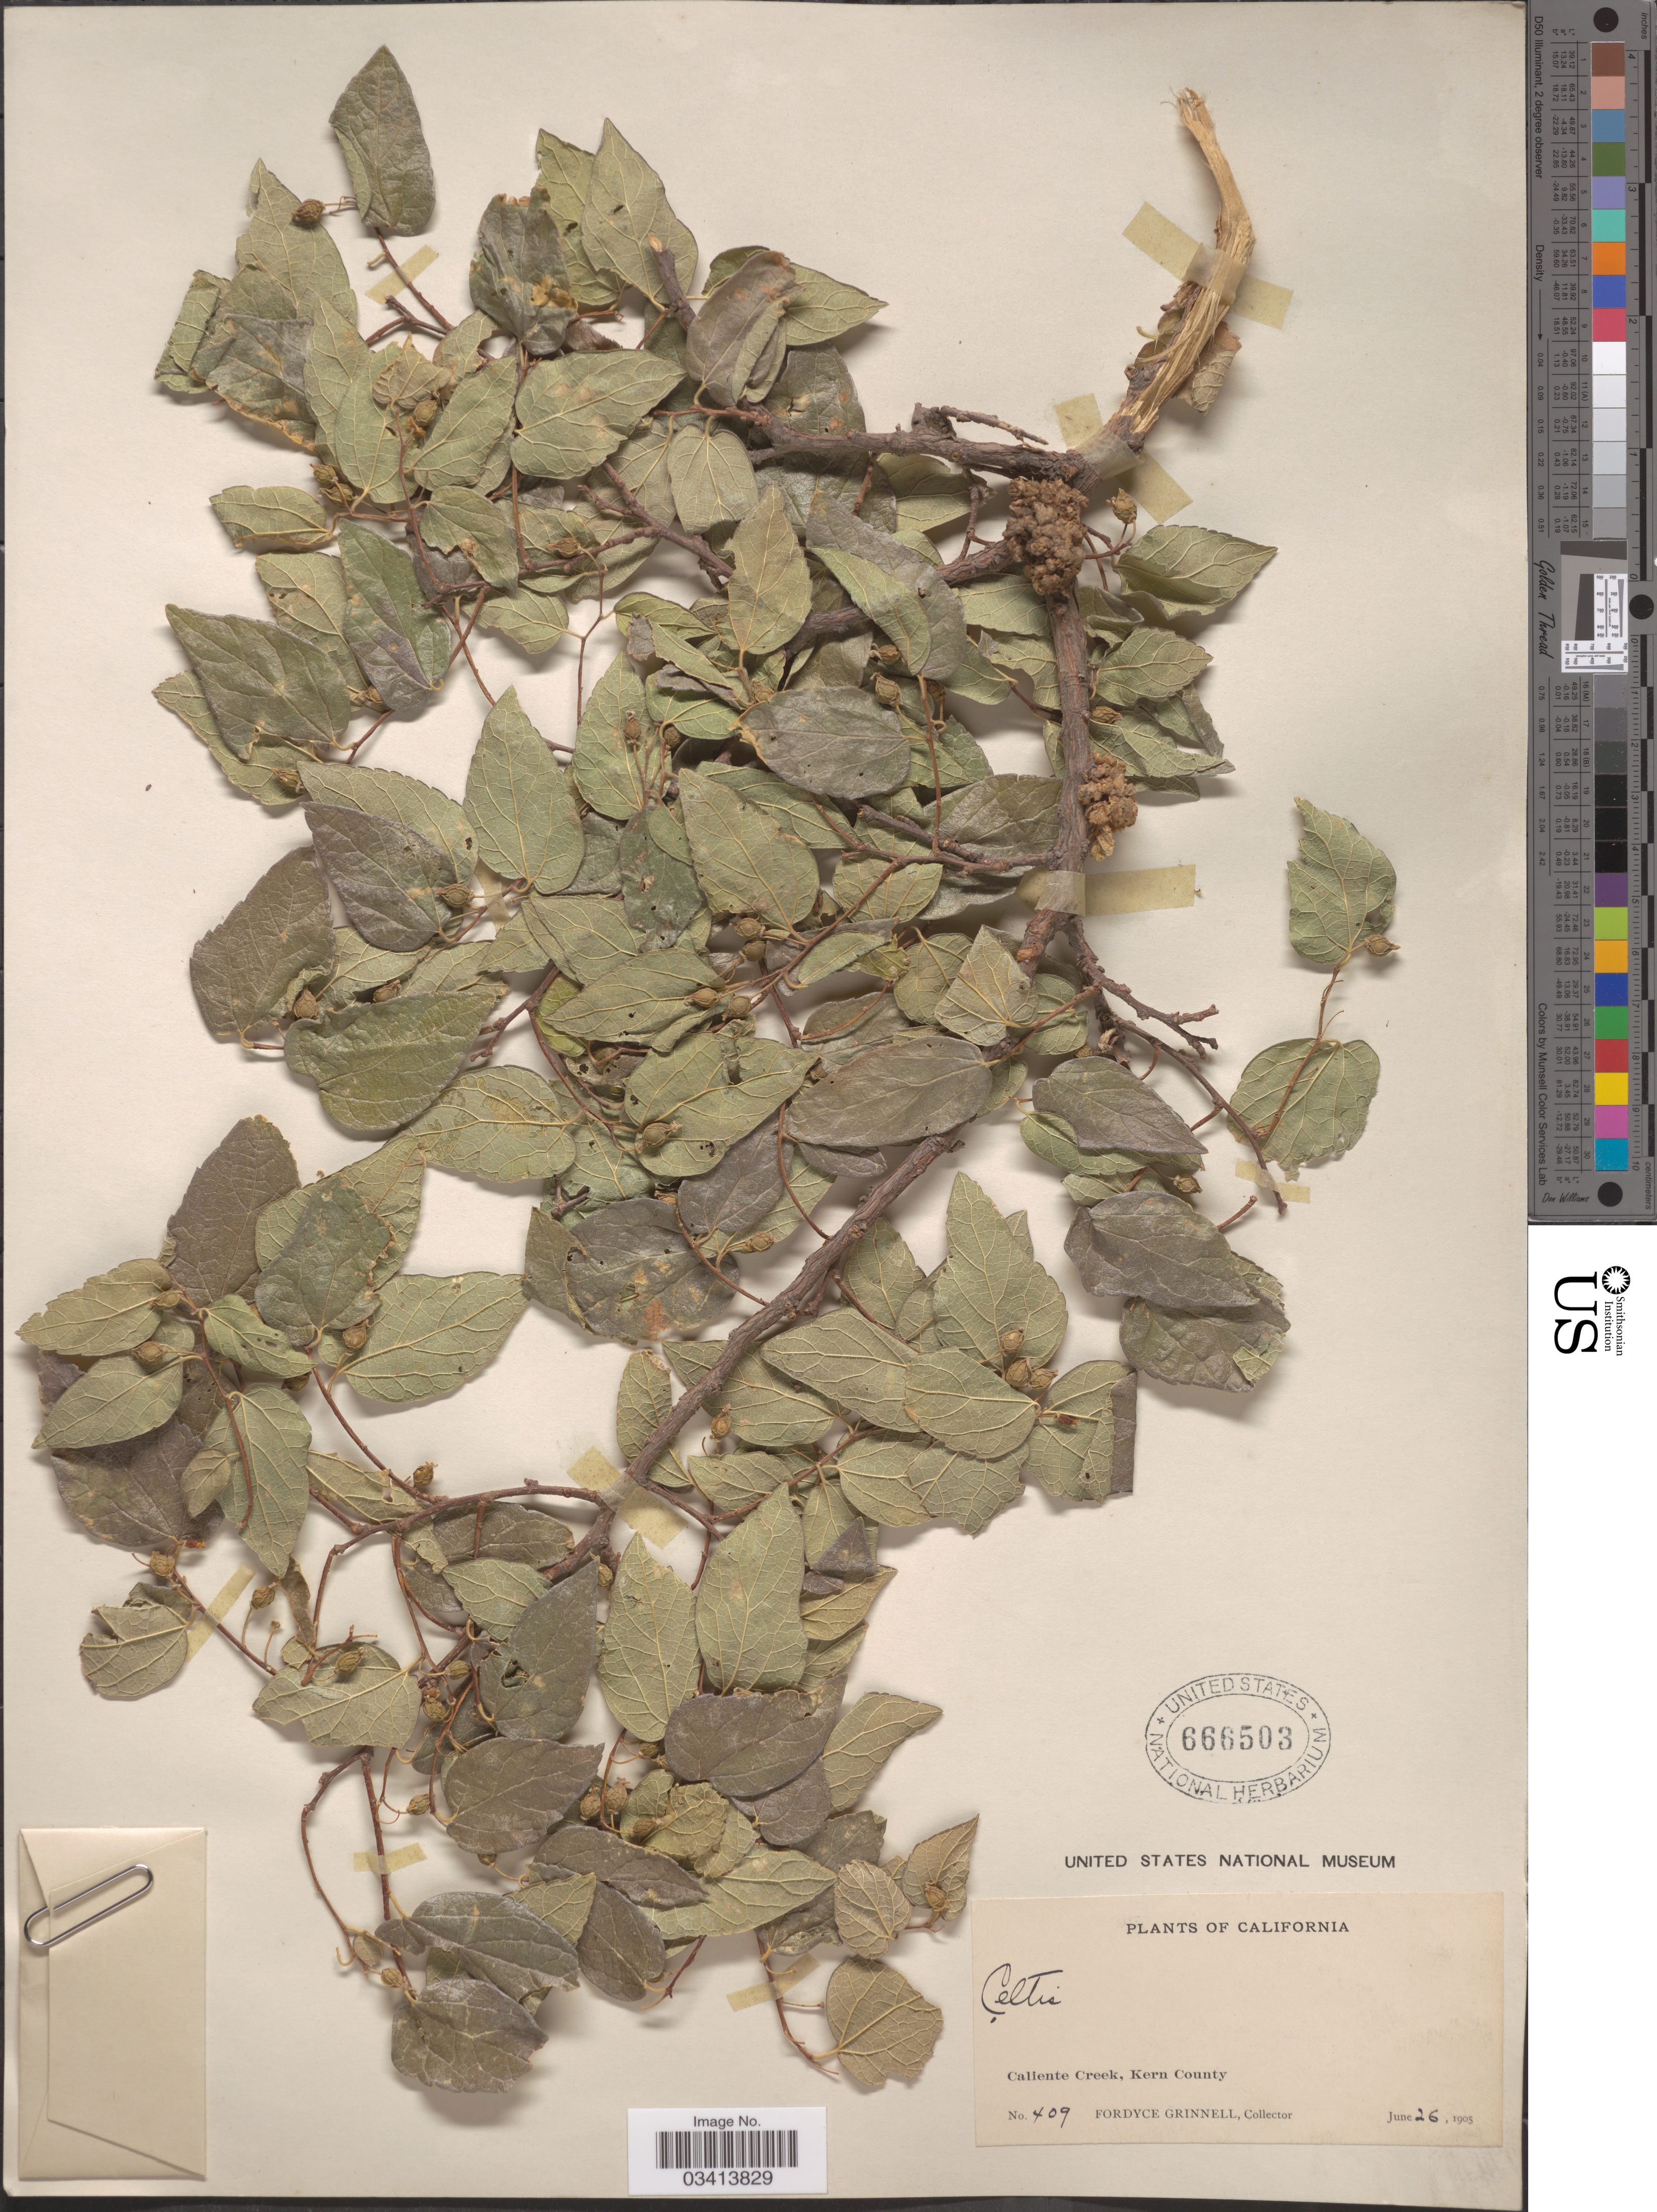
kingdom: Plantae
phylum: Tracheophyta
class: Magnoliopsida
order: Rosales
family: Cannabaceae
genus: Celtis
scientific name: Celtis laevigata var. reticulata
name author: (Torr.) L.D. Benson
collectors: F. Grinnell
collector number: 409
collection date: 1905-06-26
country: United States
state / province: California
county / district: Kern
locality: Caliente Creek, Kern County.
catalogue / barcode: US 666503